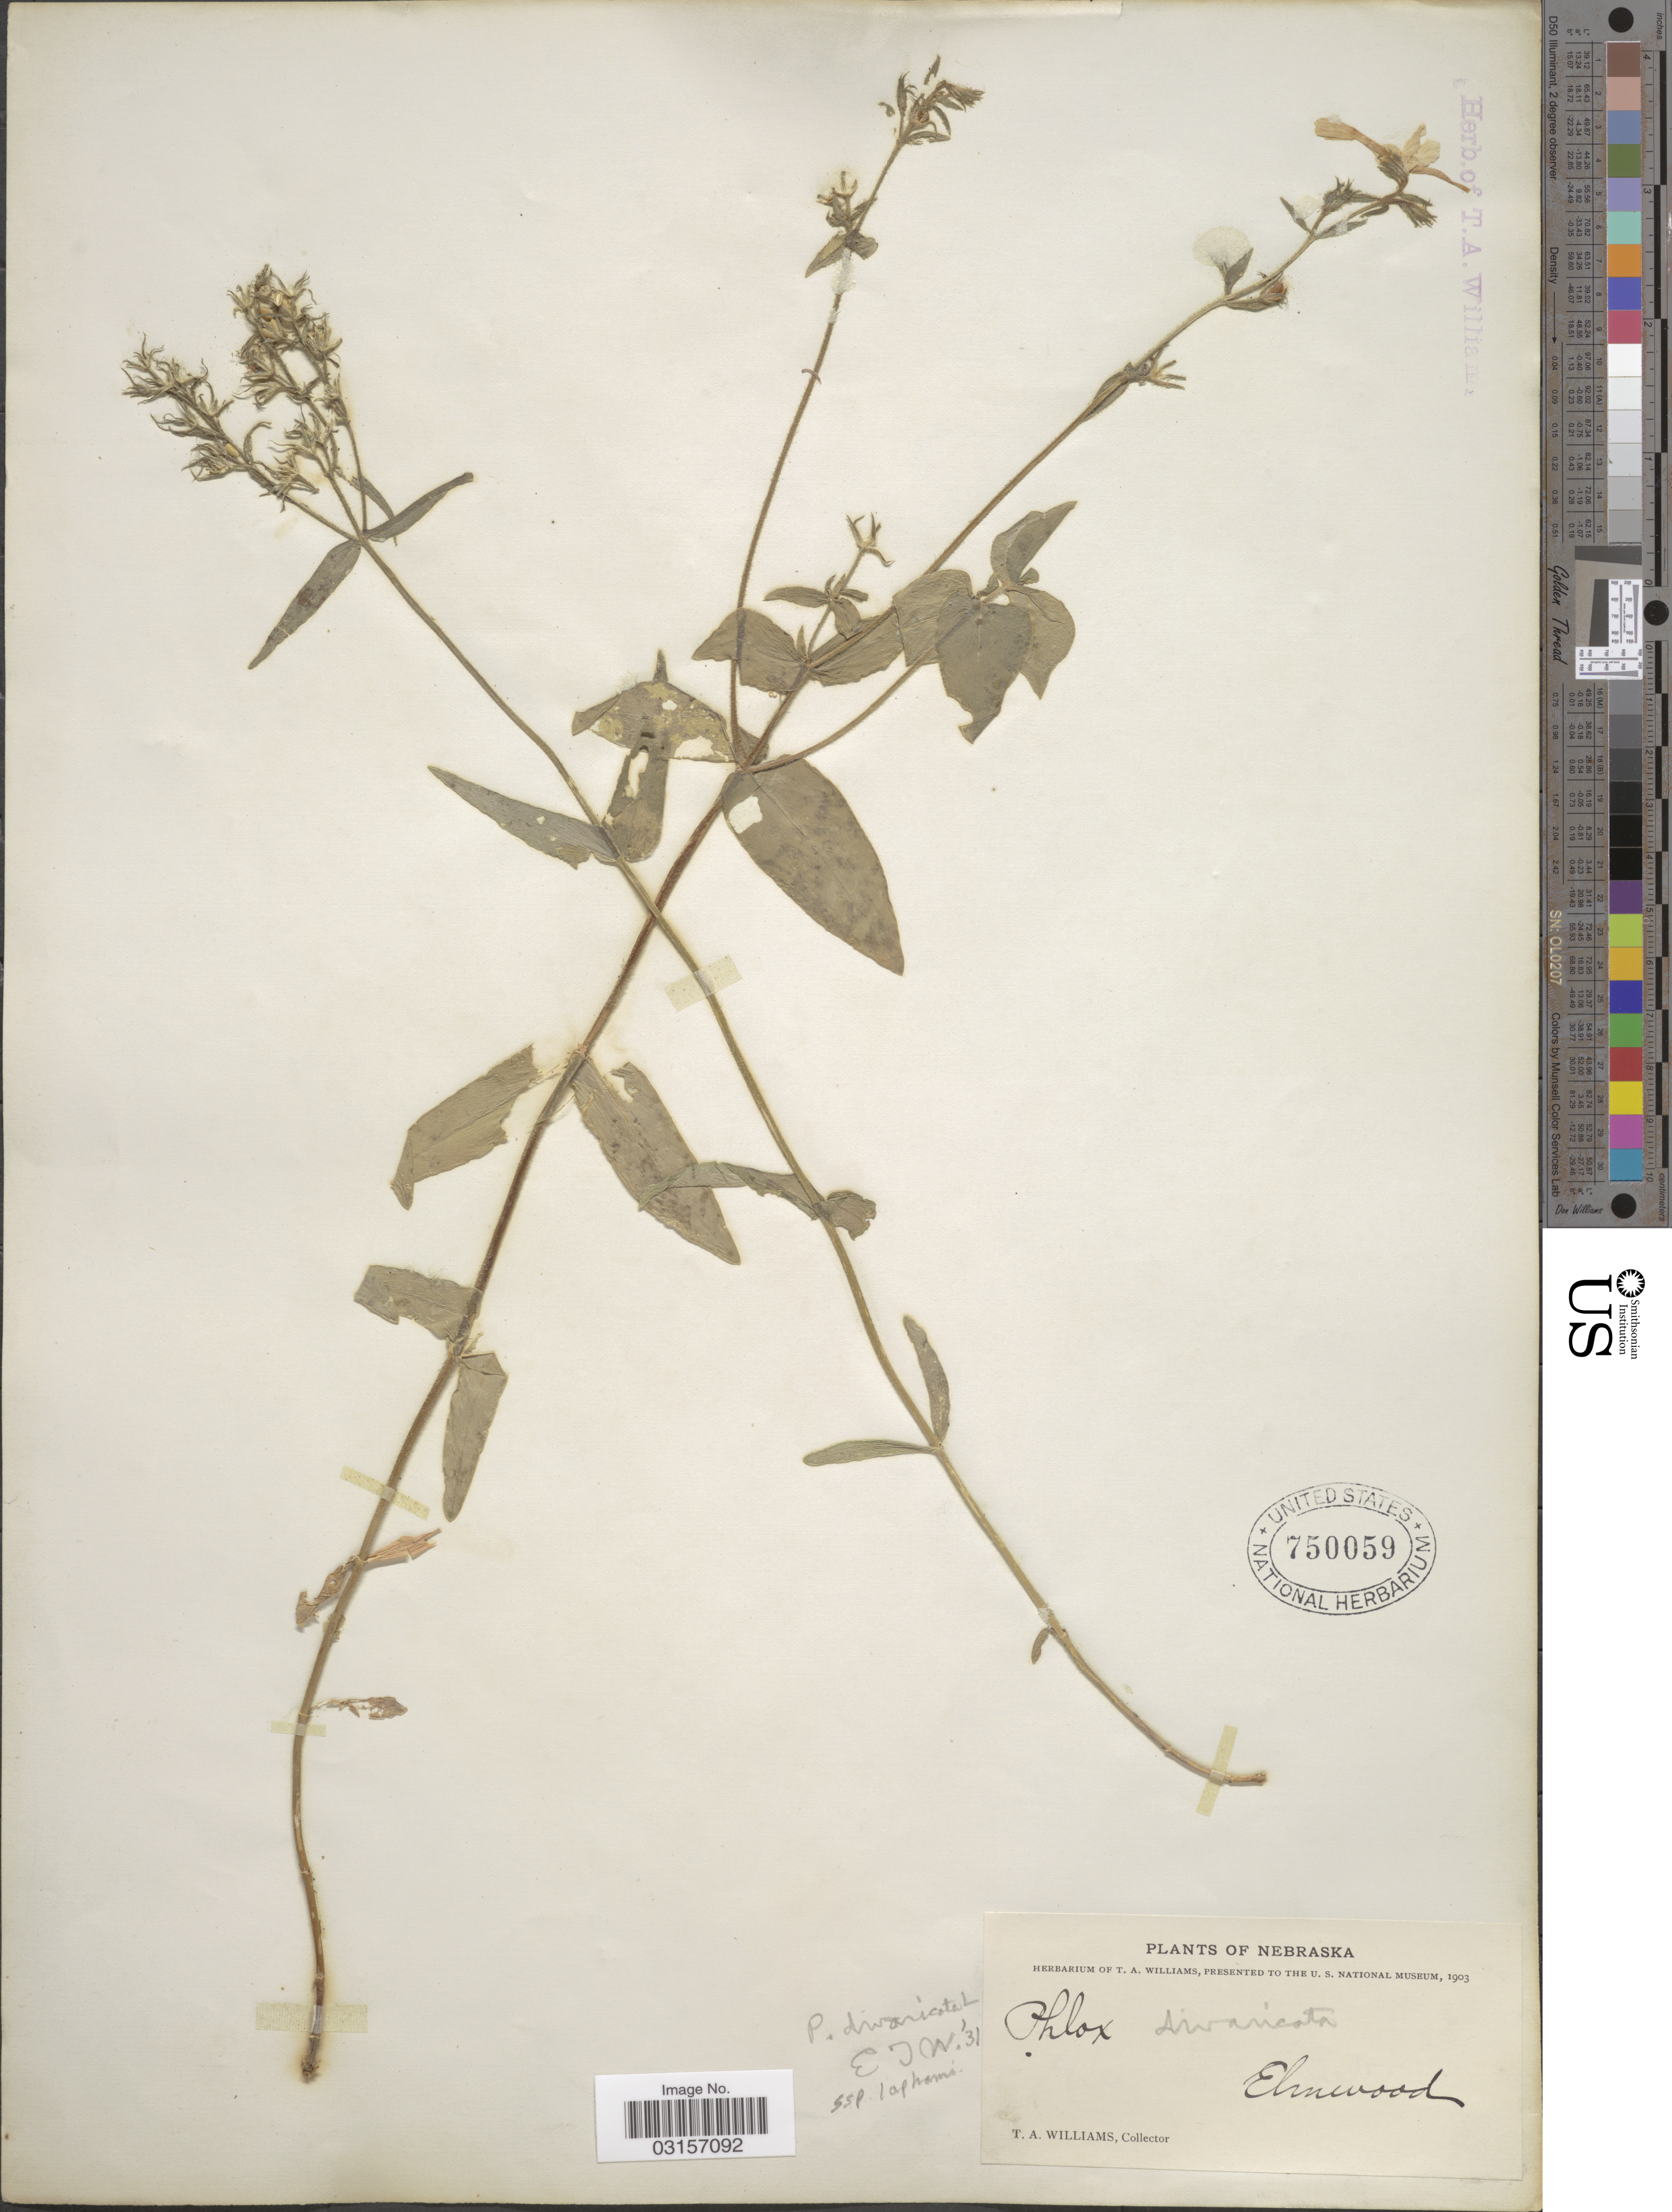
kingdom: Plantae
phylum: Tracheophyta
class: Magnoliopsida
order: Ericales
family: Polemoniaceae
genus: Phlox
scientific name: Phlox divaricata subsp. laphamii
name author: (Alph. Wood) Wherry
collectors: T. Williams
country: United States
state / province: Nebraska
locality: Elmwood.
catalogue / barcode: US 750059